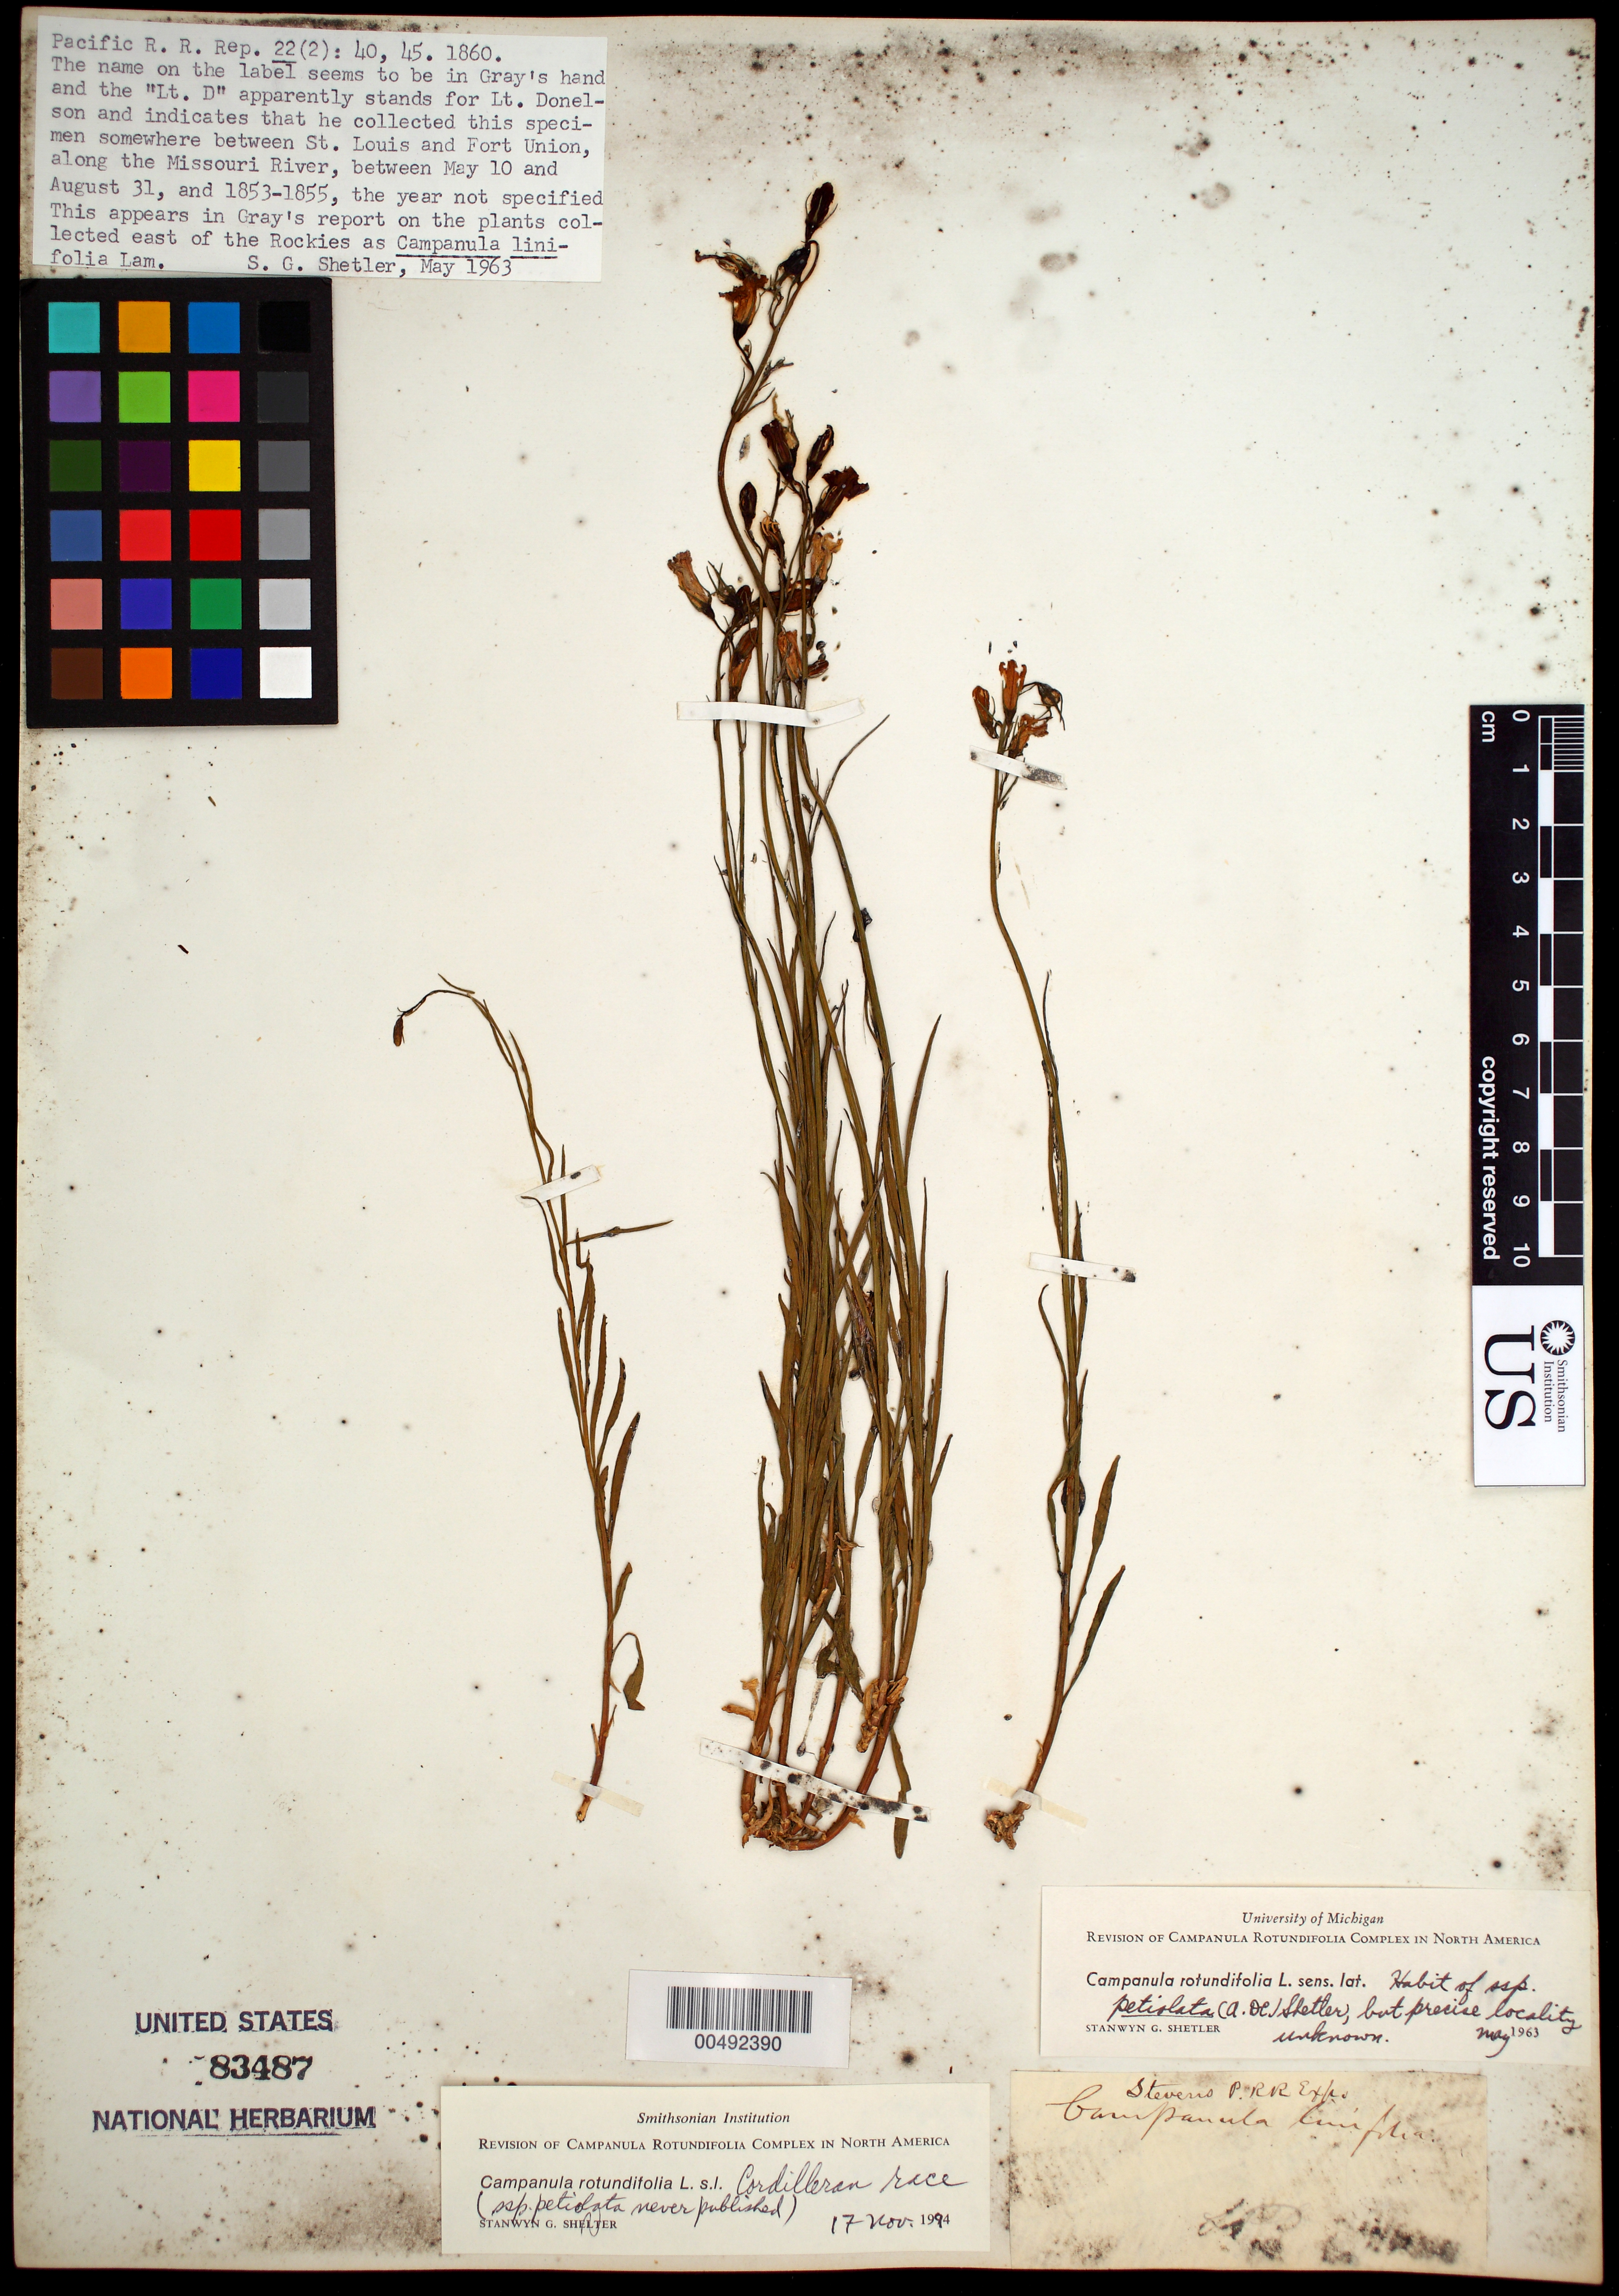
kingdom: Plantae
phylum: Tracheophyta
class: Magnoliopsida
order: Asterales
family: Campanulaceae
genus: Campanula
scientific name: Campanula rotundifolia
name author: L.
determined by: Shetler, Stanwyn G., (US), NMNH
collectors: L. Donelson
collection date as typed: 10 May 1853 to 31 Aug 1855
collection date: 1853-05-10/1855-08-31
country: United States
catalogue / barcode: US 83487